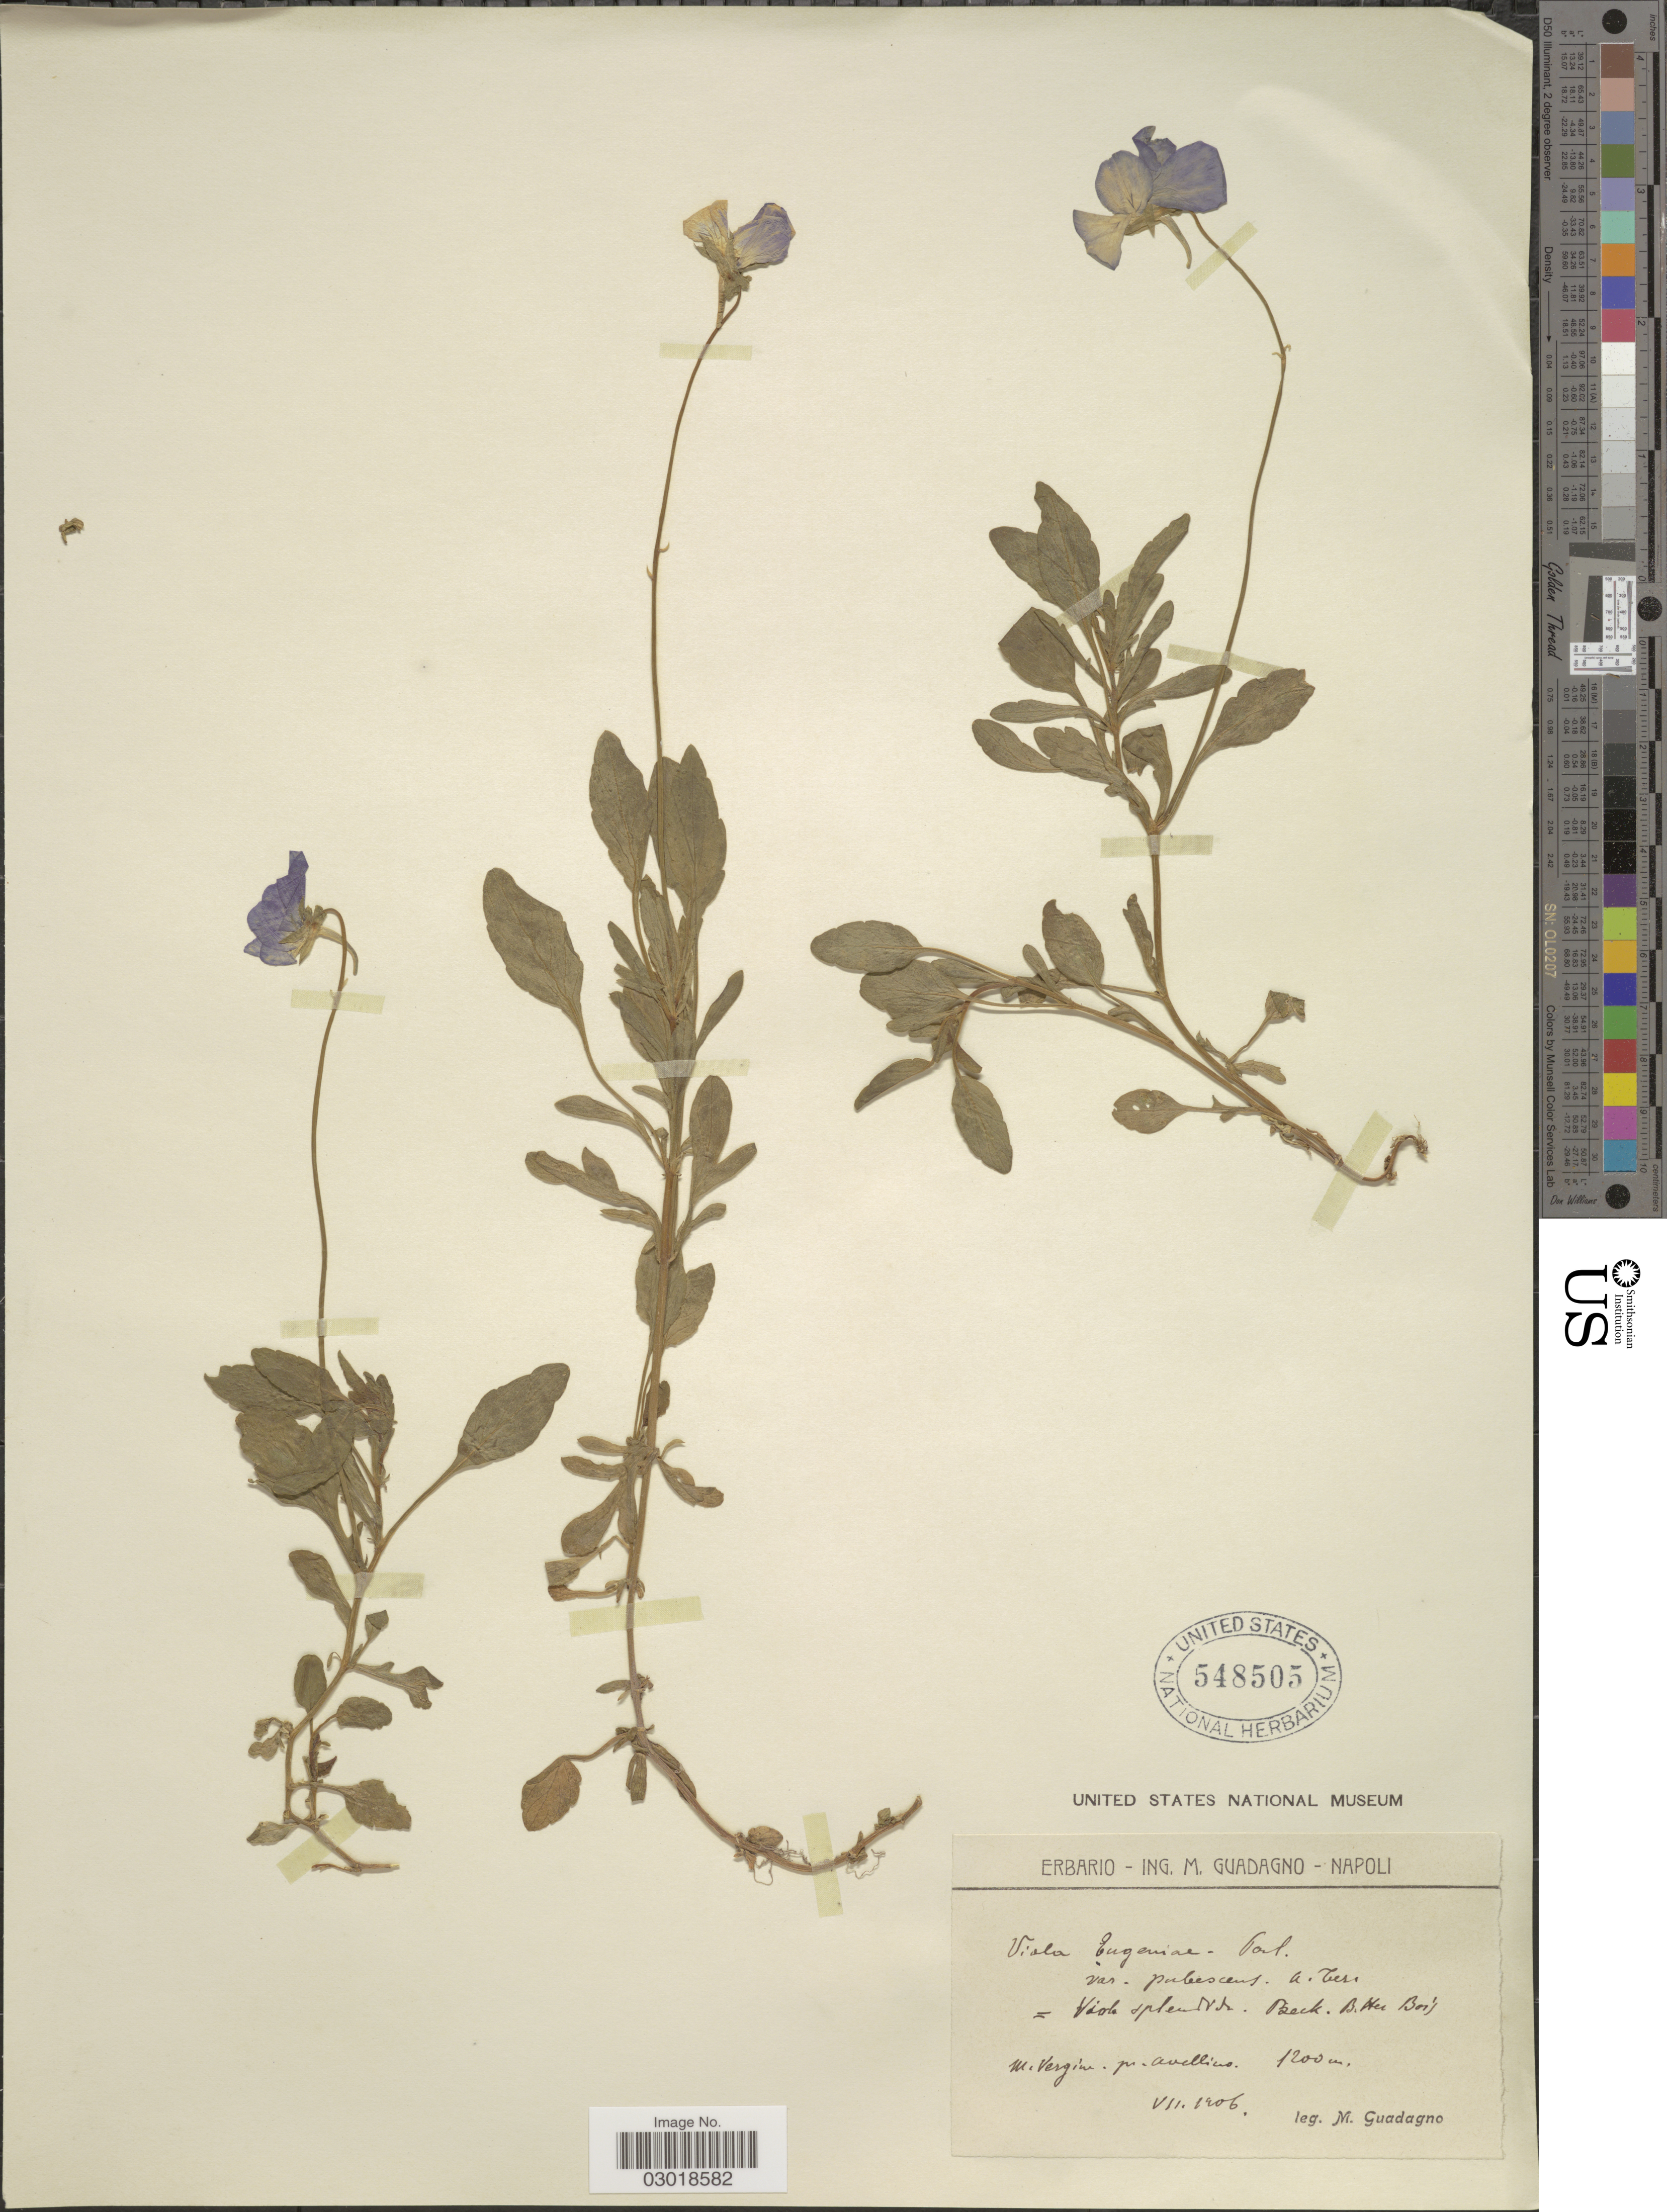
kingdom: Plantae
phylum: Tracheophyta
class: Magnoliopsida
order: Malpighiales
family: Violaceae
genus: Viola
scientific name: Viola eugeniae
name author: Parl.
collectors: M. Guadagno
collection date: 1906-07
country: Italy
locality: M. Vergine. pr. Avellino.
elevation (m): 1200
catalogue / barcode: US 548505